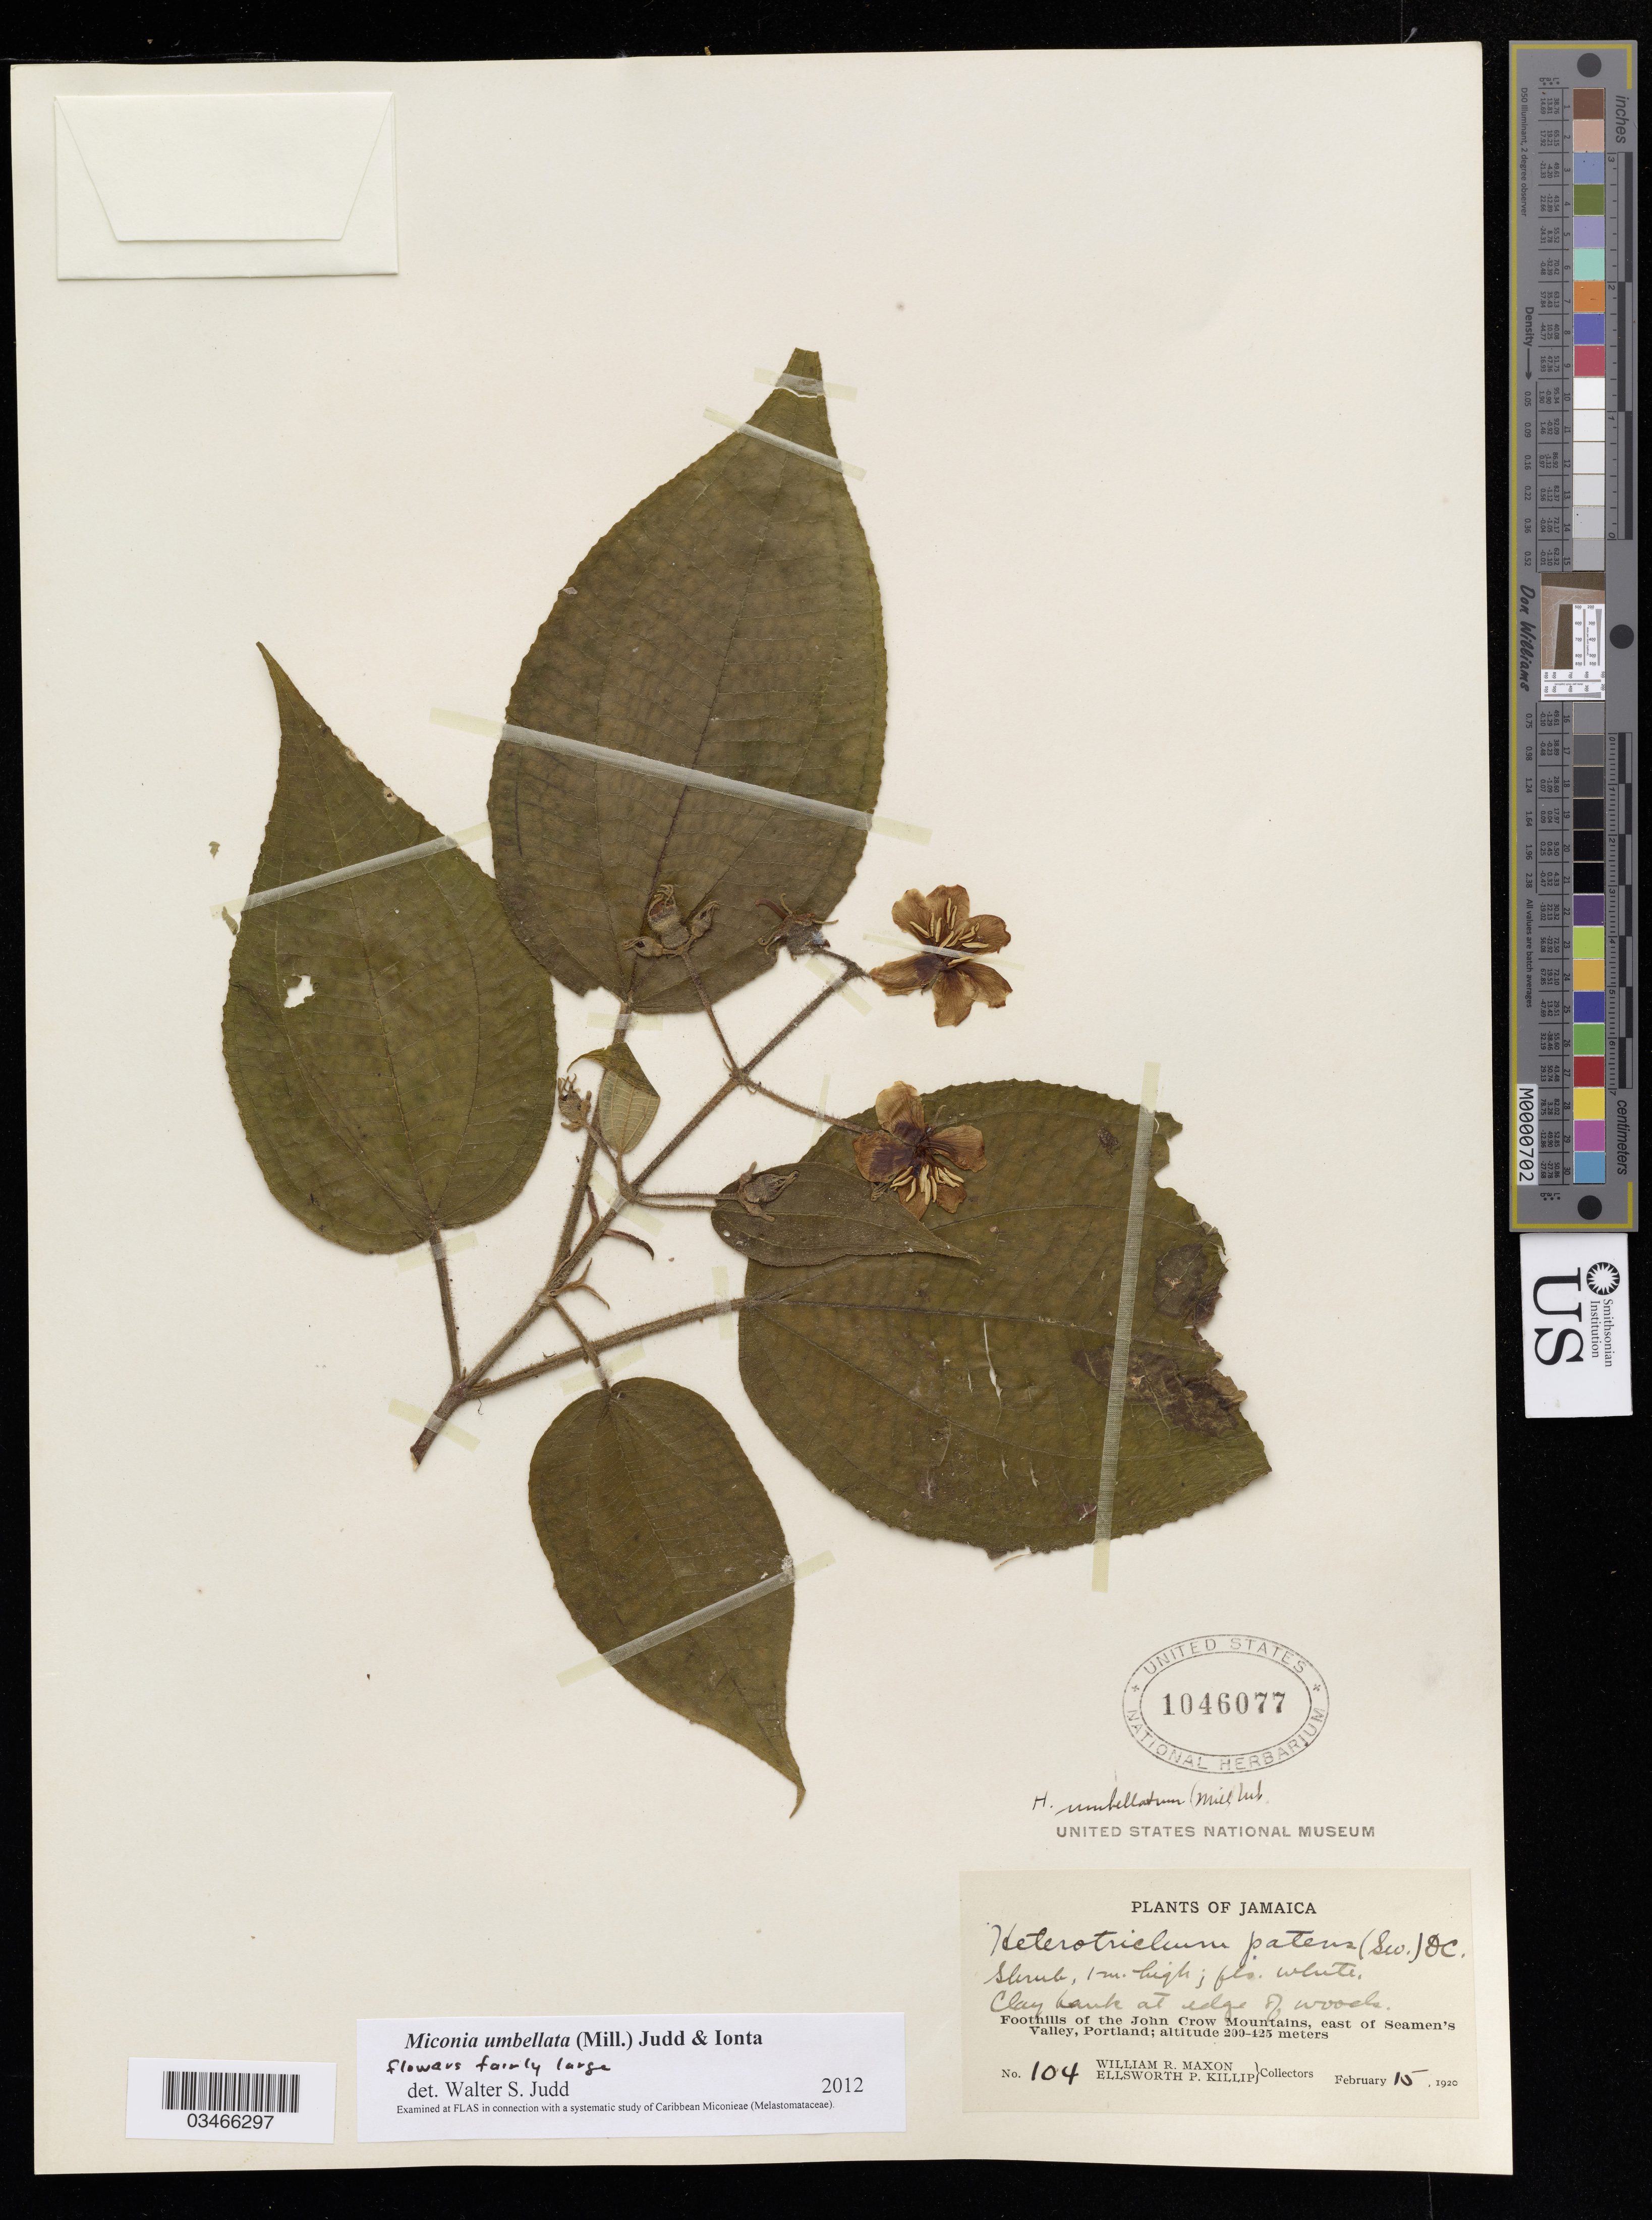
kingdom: Plantae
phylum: Tracheophyta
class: Magnoliopsida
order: Myrtales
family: Melastomataceae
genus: Miconia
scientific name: Miconia umbellata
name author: (Mill.) Judd & Ionta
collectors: W. R. Maxon & E. P. Killip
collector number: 104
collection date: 1920-02-15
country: Jamaica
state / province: Portland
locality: Foothills of the John Crow Mountains, east of Seamen's Valley.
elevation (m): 200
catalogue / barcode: US 1046077